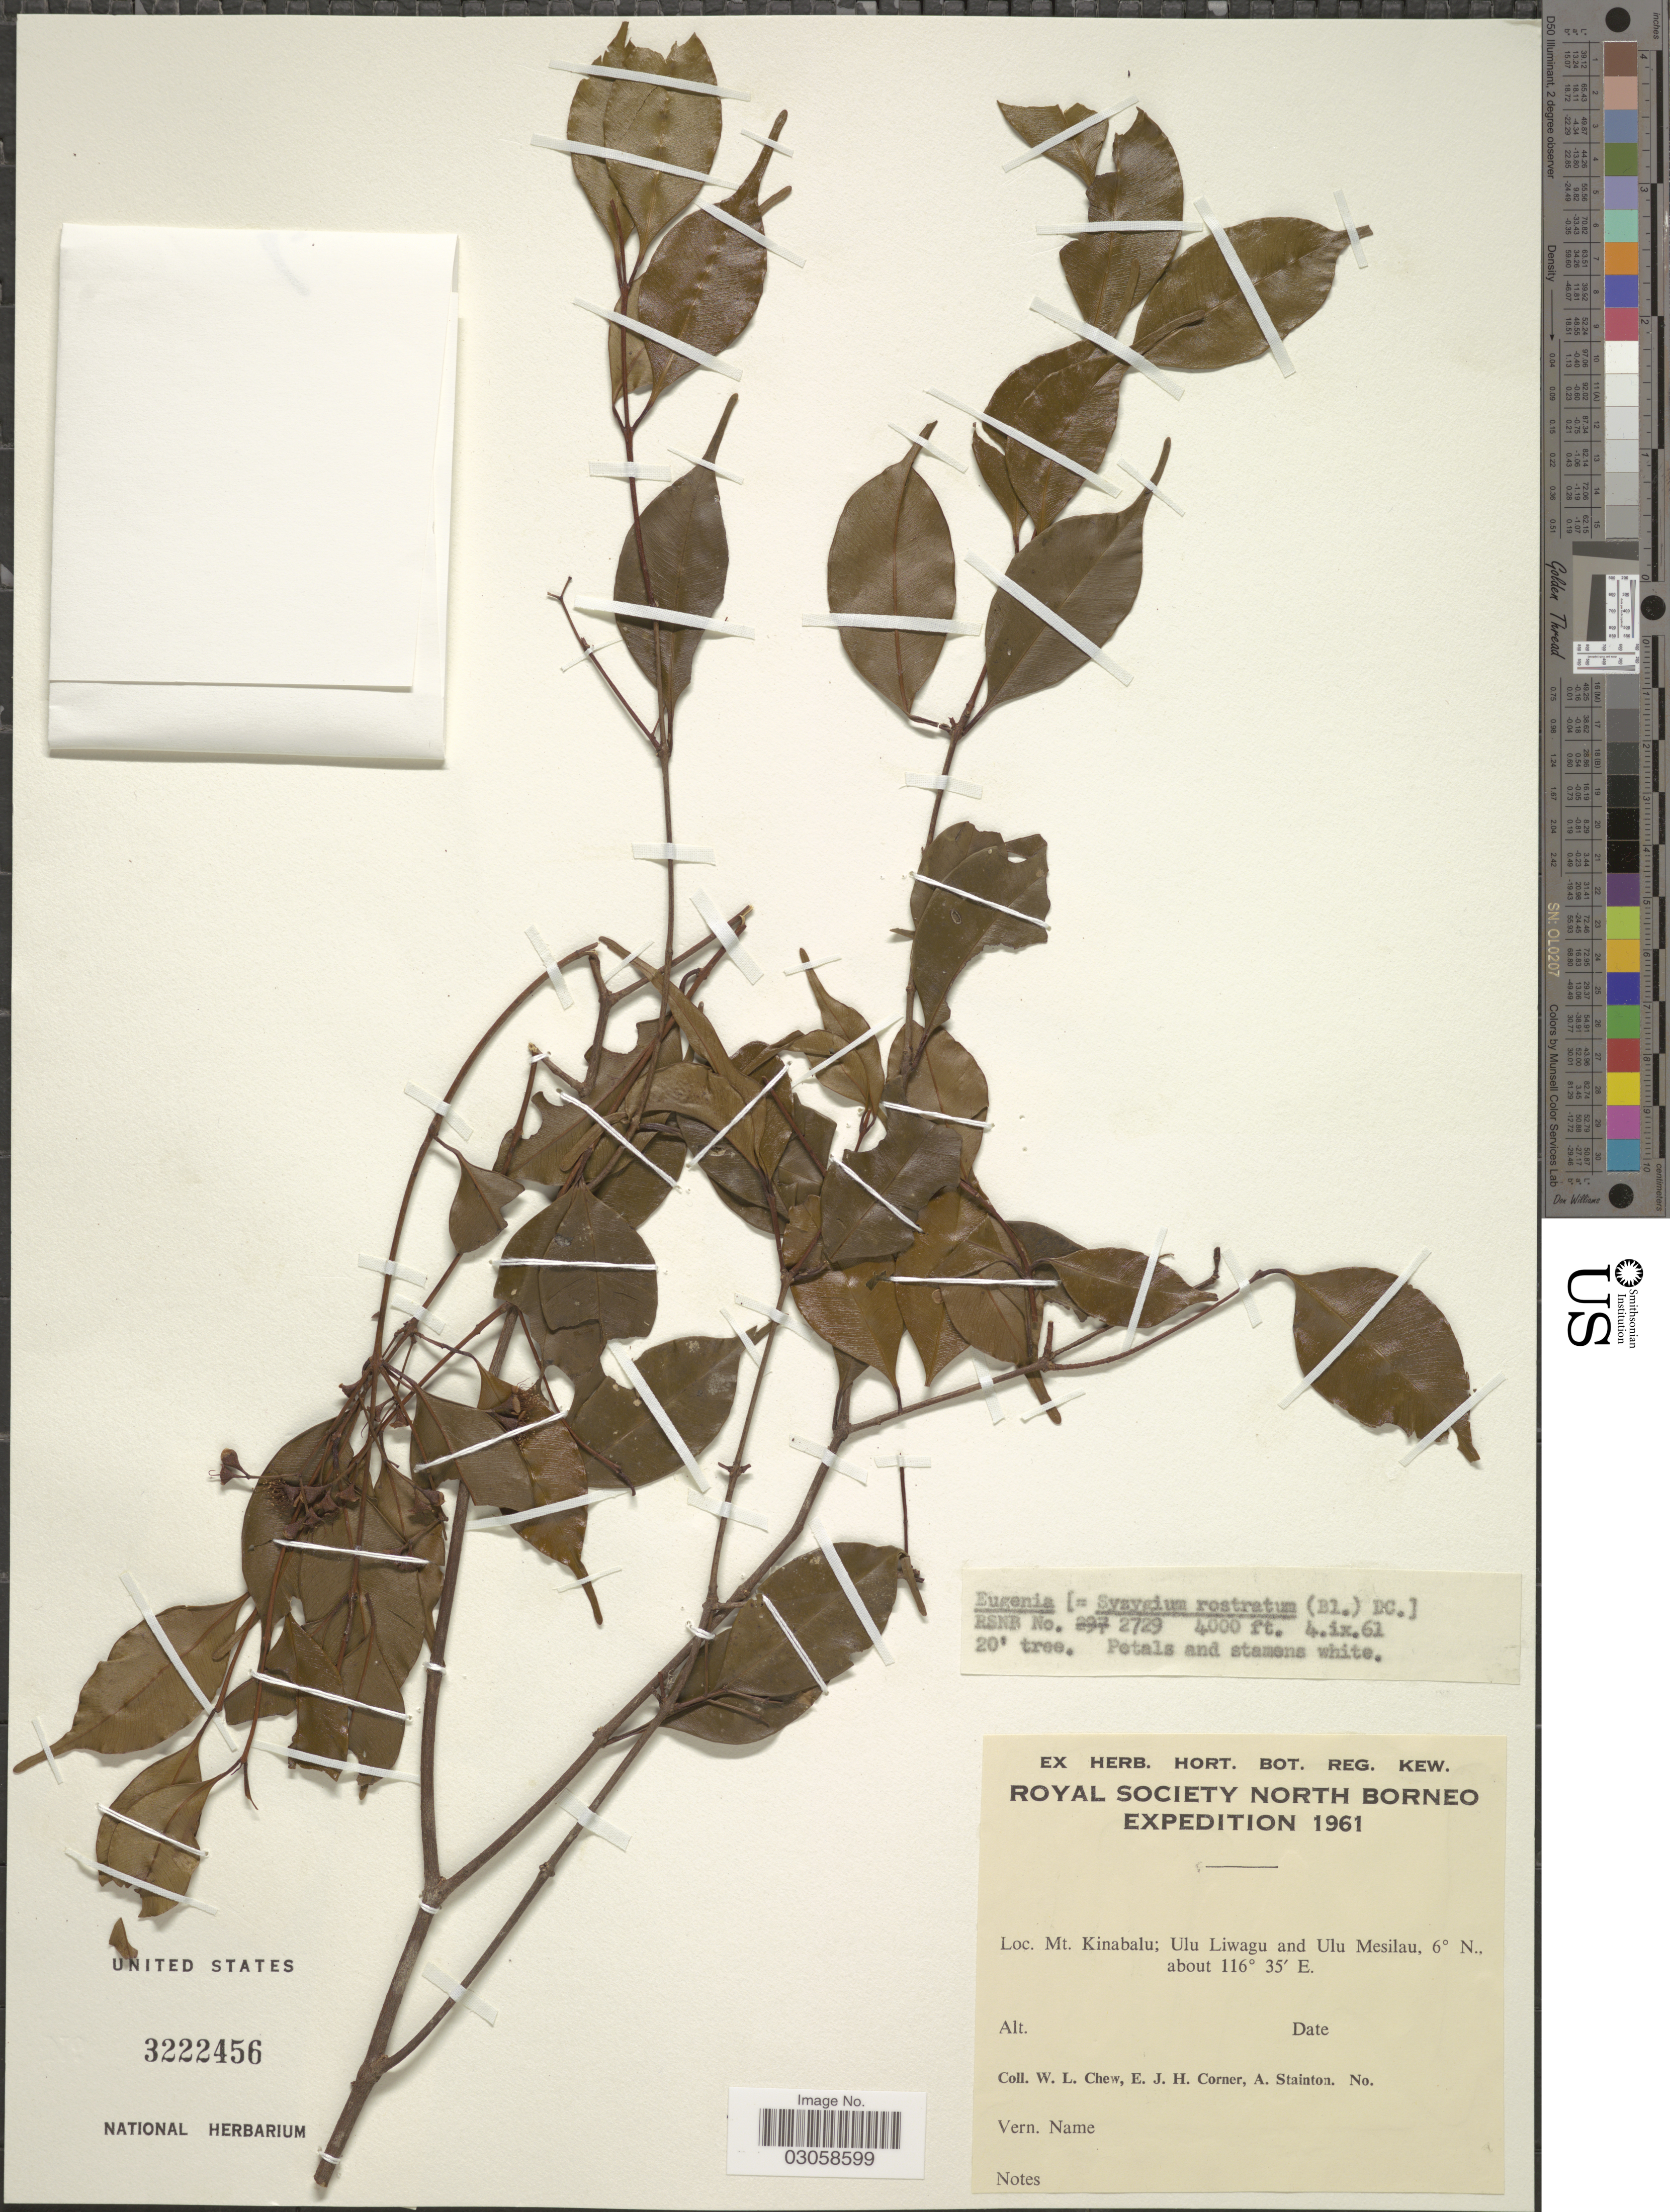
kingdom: Plantae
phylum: Tracheophyta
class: Magnoliopsida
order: Myrtales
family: Myrtaceae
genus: Syzygium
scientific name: Syzygium rostratum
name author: (Blume) DC.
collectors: W. Chew, E. Corner & A. Stainton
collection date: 1961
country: Malaysia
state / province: Sabah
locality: North Borneo. [unsure placement] Mt. Kinabalu; Ulu Liwagu and Ulu Mesilau.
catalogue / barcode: US 3222456